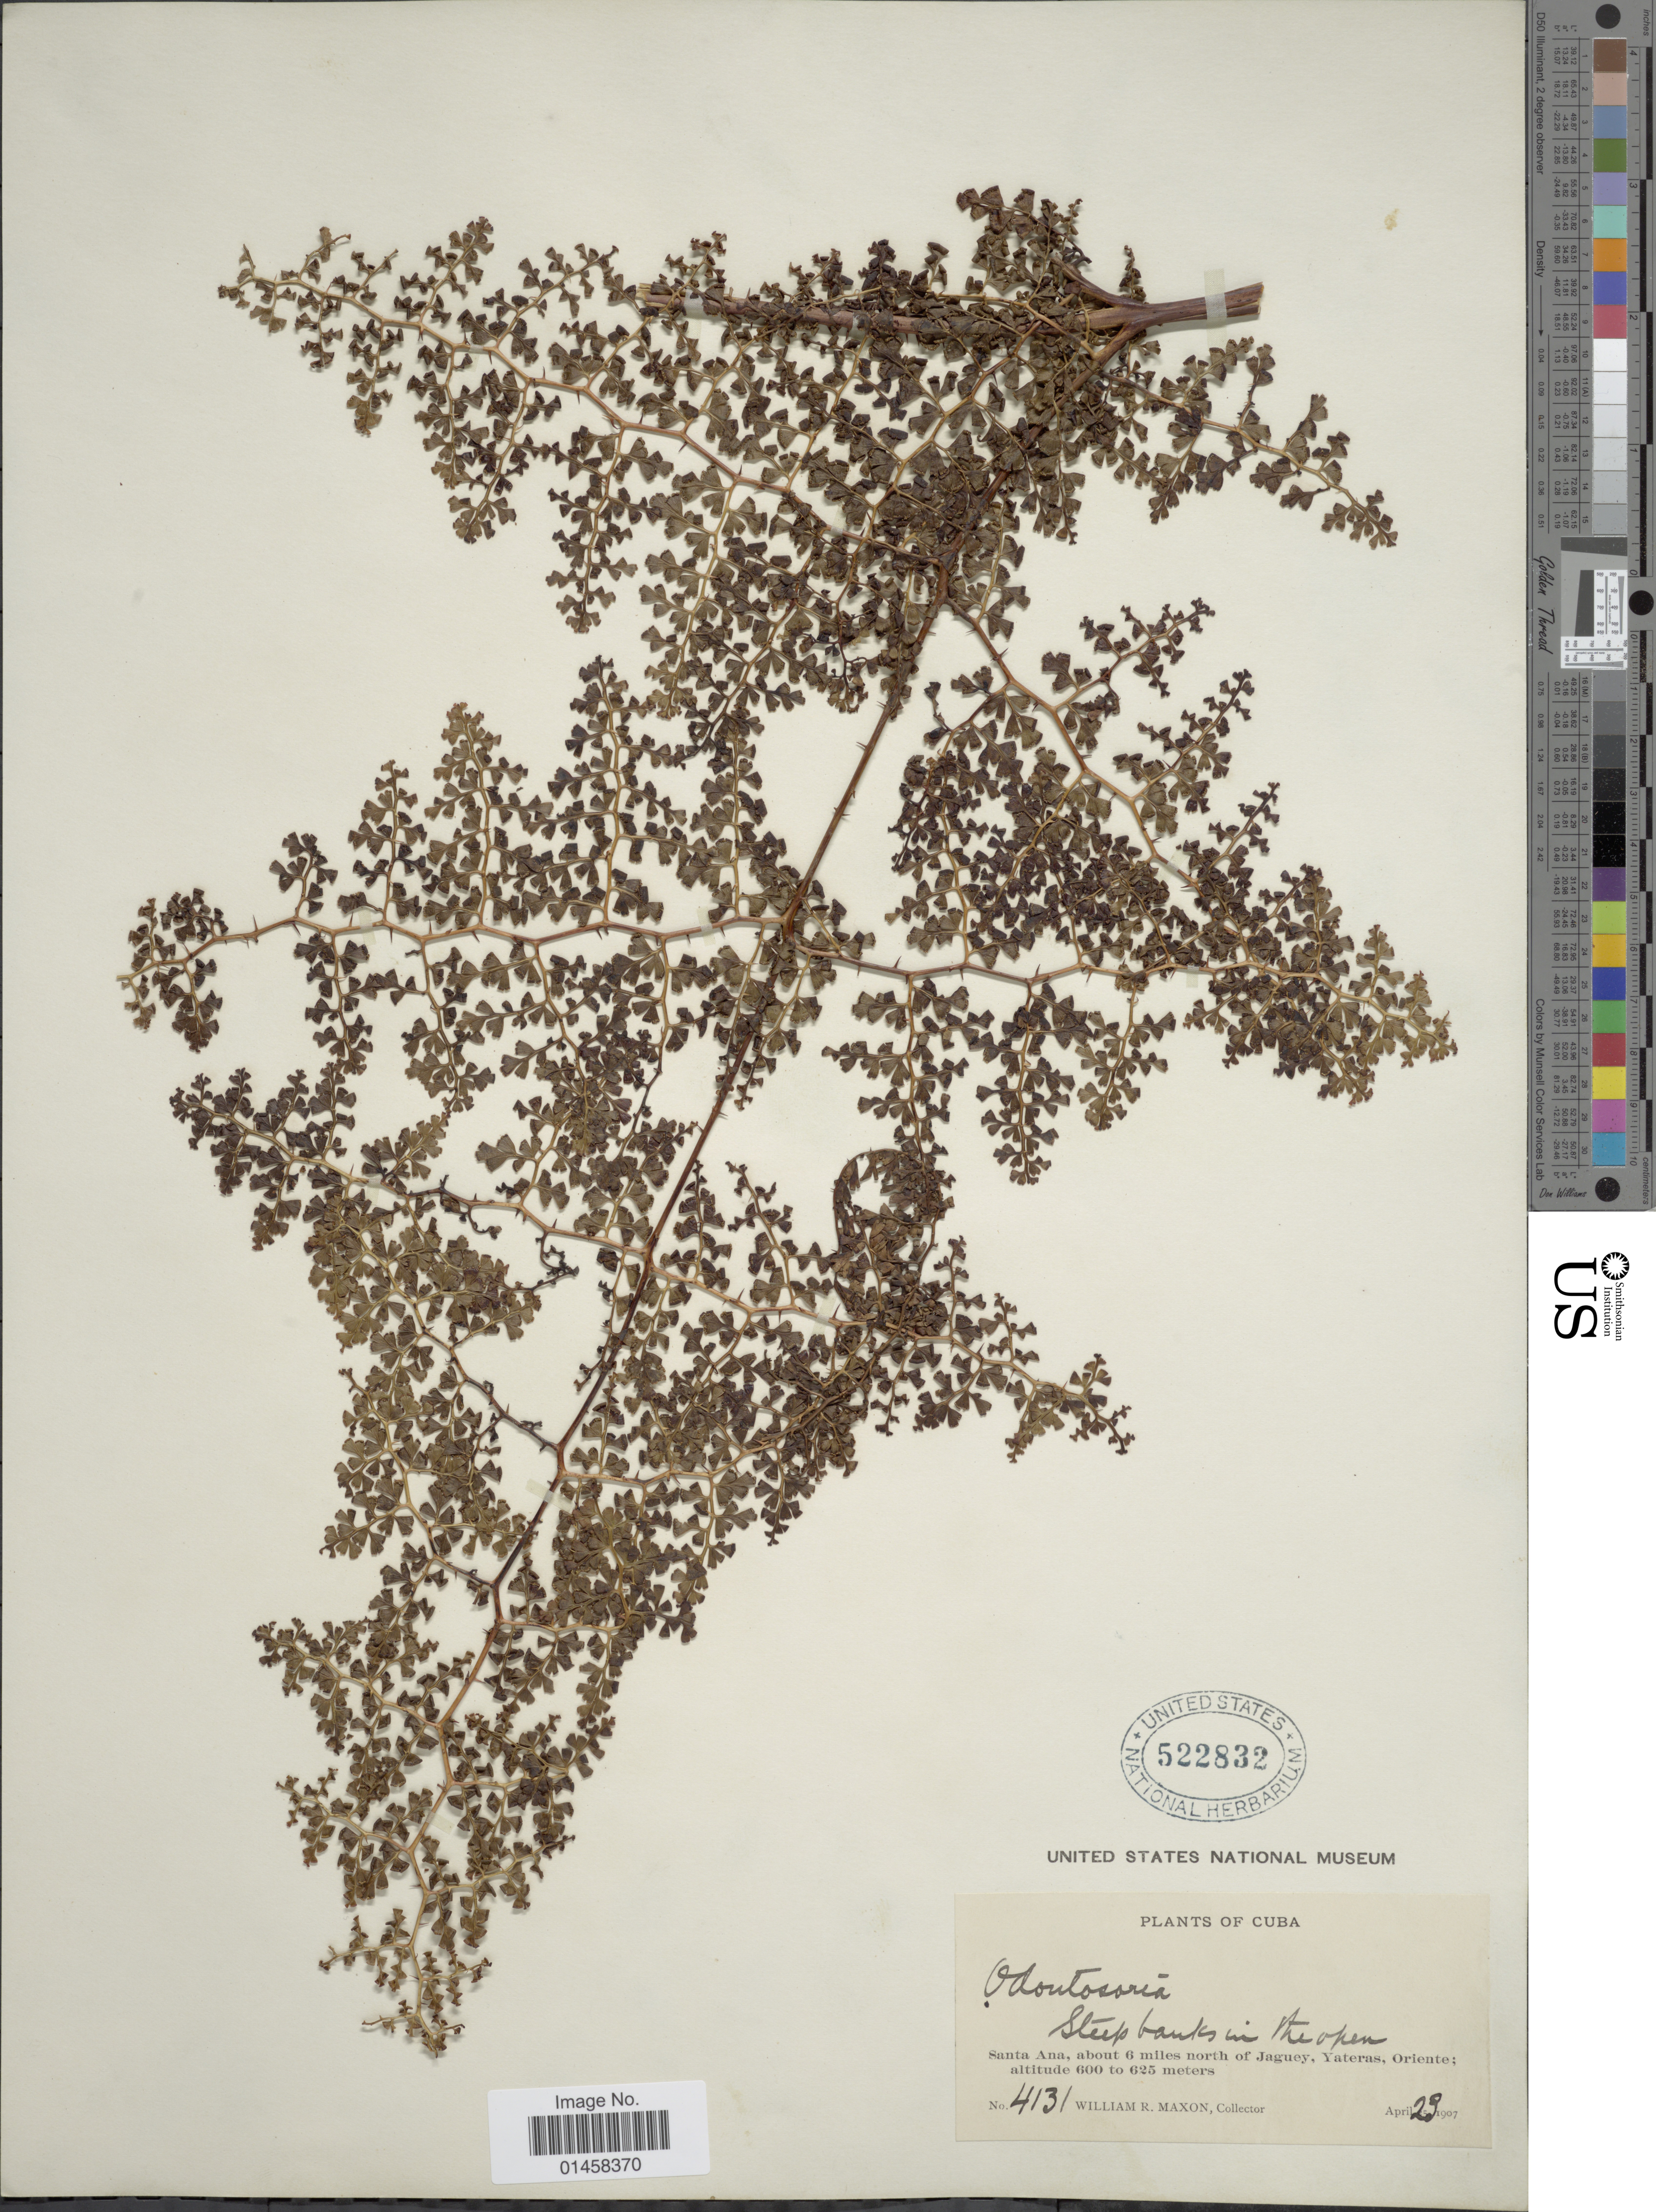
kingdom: Plantae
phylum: Tracheophyta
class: Polypodiopsida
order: Polypodiales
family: Lindsaeaceae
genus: Odontosoria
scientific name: Odontosoria aculeata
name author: (L.) J. Sm.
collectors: W. R. Maxon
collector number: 4131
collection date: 1907-04-29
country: Cuba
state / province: Oriente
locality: Santa Ana, about 6 miles north of Jaguey, Yateras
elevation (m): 600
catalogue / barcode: US 522832